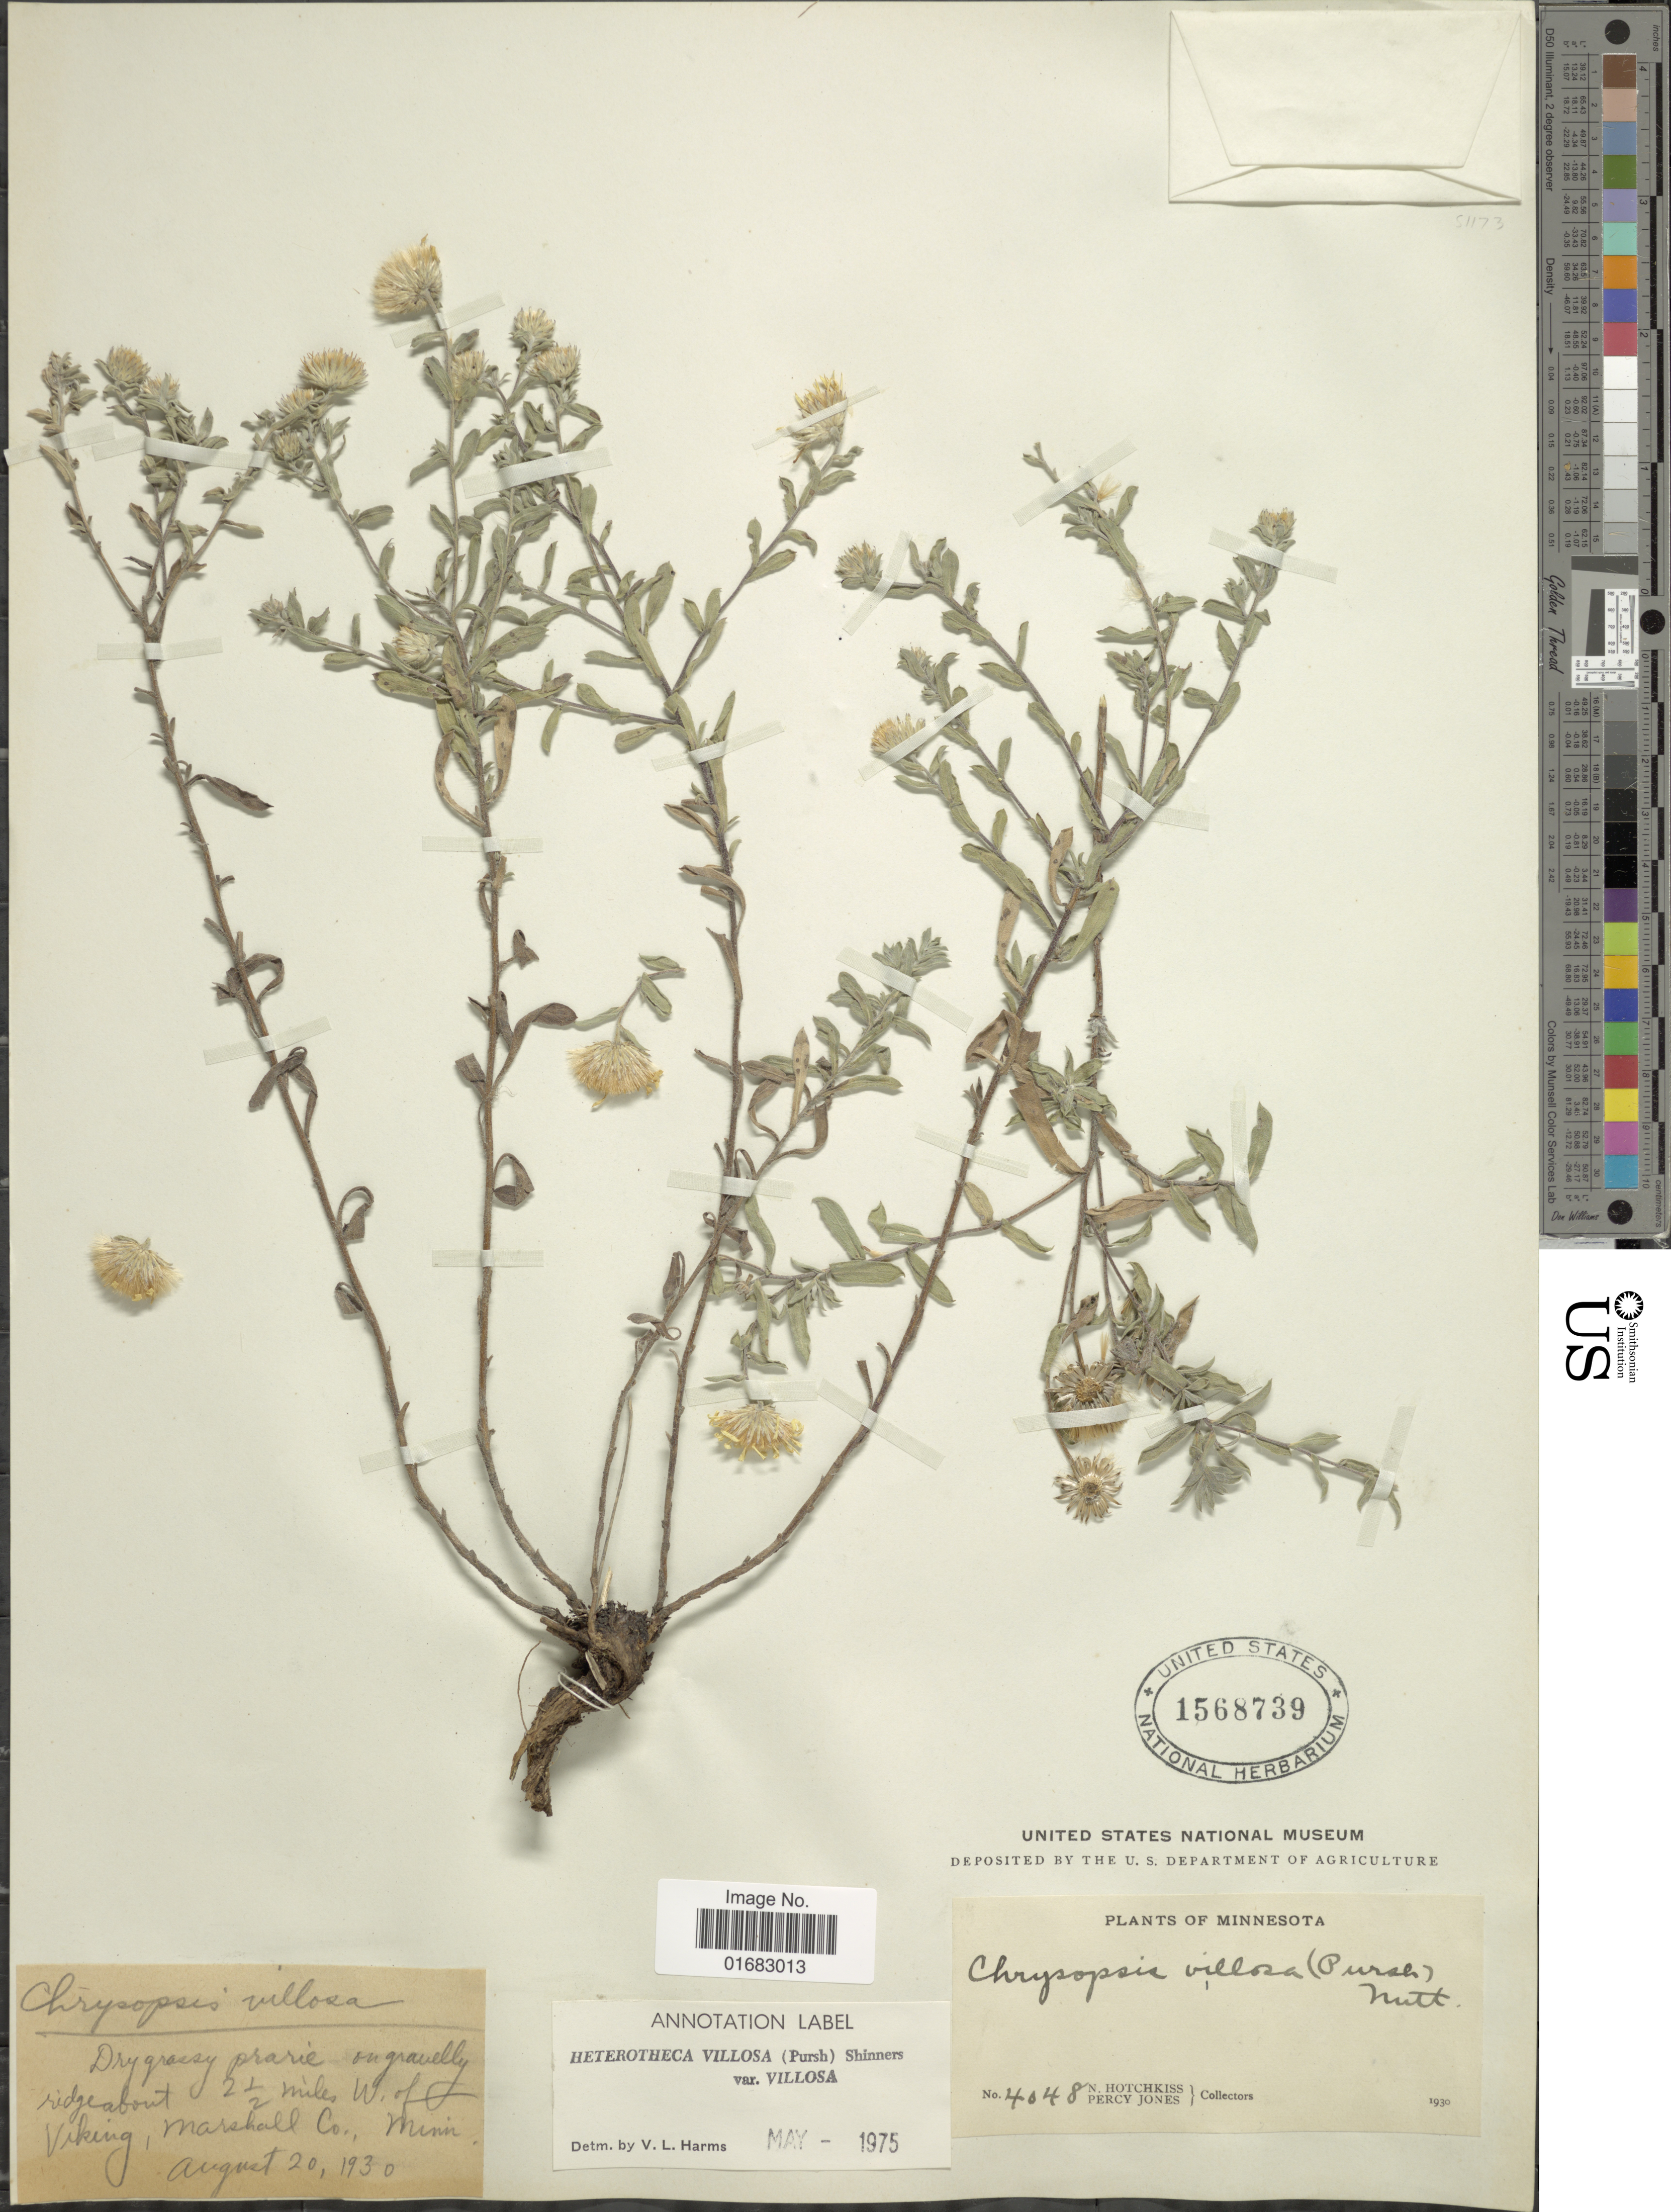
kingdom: Plantae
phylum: Tracheophyta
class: Magnoliopsida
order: Asterales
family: Asteraceae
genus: Heterotheca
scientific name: Heterotheca villosa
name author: (Pursh) Shinners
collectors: N. Hotchkiss & P. Jones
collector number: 4048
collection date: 1930-08-20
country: United States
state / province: Minnesota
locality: Dry grassy prairie on gravelly ridge about 2½ miles W. of Viking, Marshall Co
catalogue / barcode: US 1568739